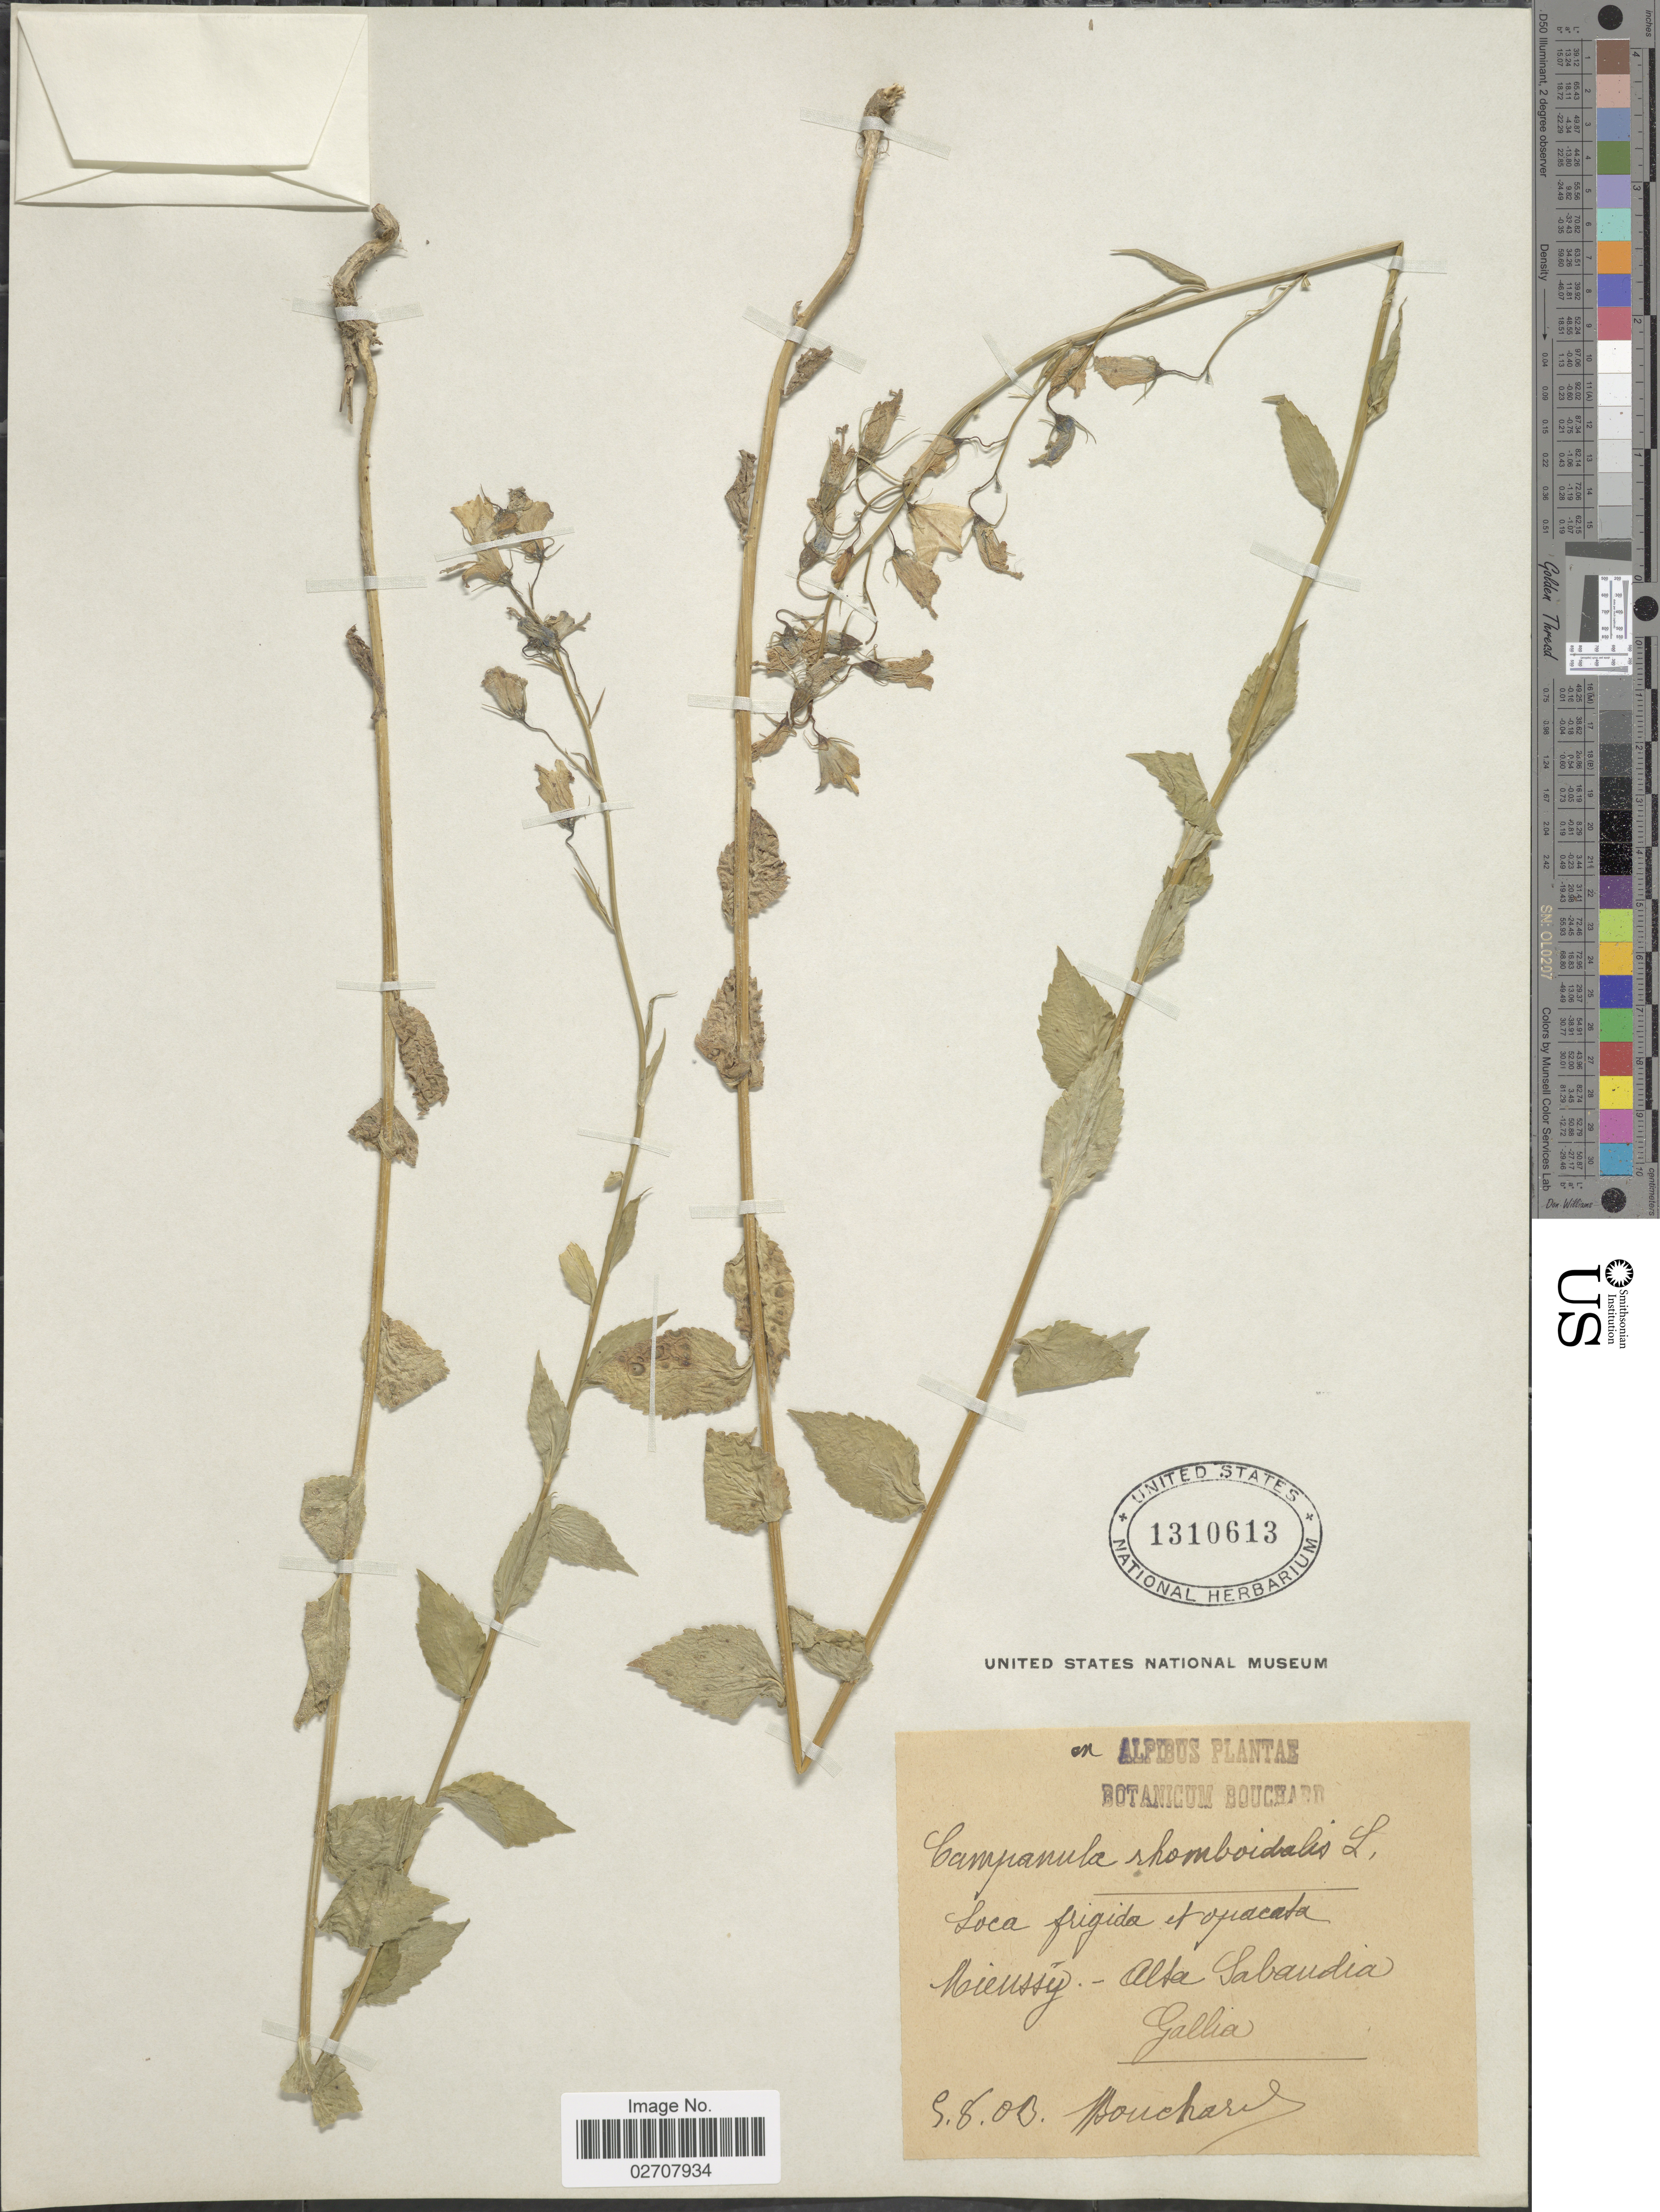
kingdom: Plantae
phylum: Tracheophyta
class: Magnoliopsida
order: Asterales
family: Campanulaceae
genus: Campanula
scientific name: Campanula rhomboidalis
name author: L.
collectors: -. Bouchard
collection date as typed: Transcribed d/m/y: 9/8/8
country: France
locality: Alpibus, Mieussy - Alta Sabandia, Gallia [interpreted]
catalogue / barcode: US 1310613